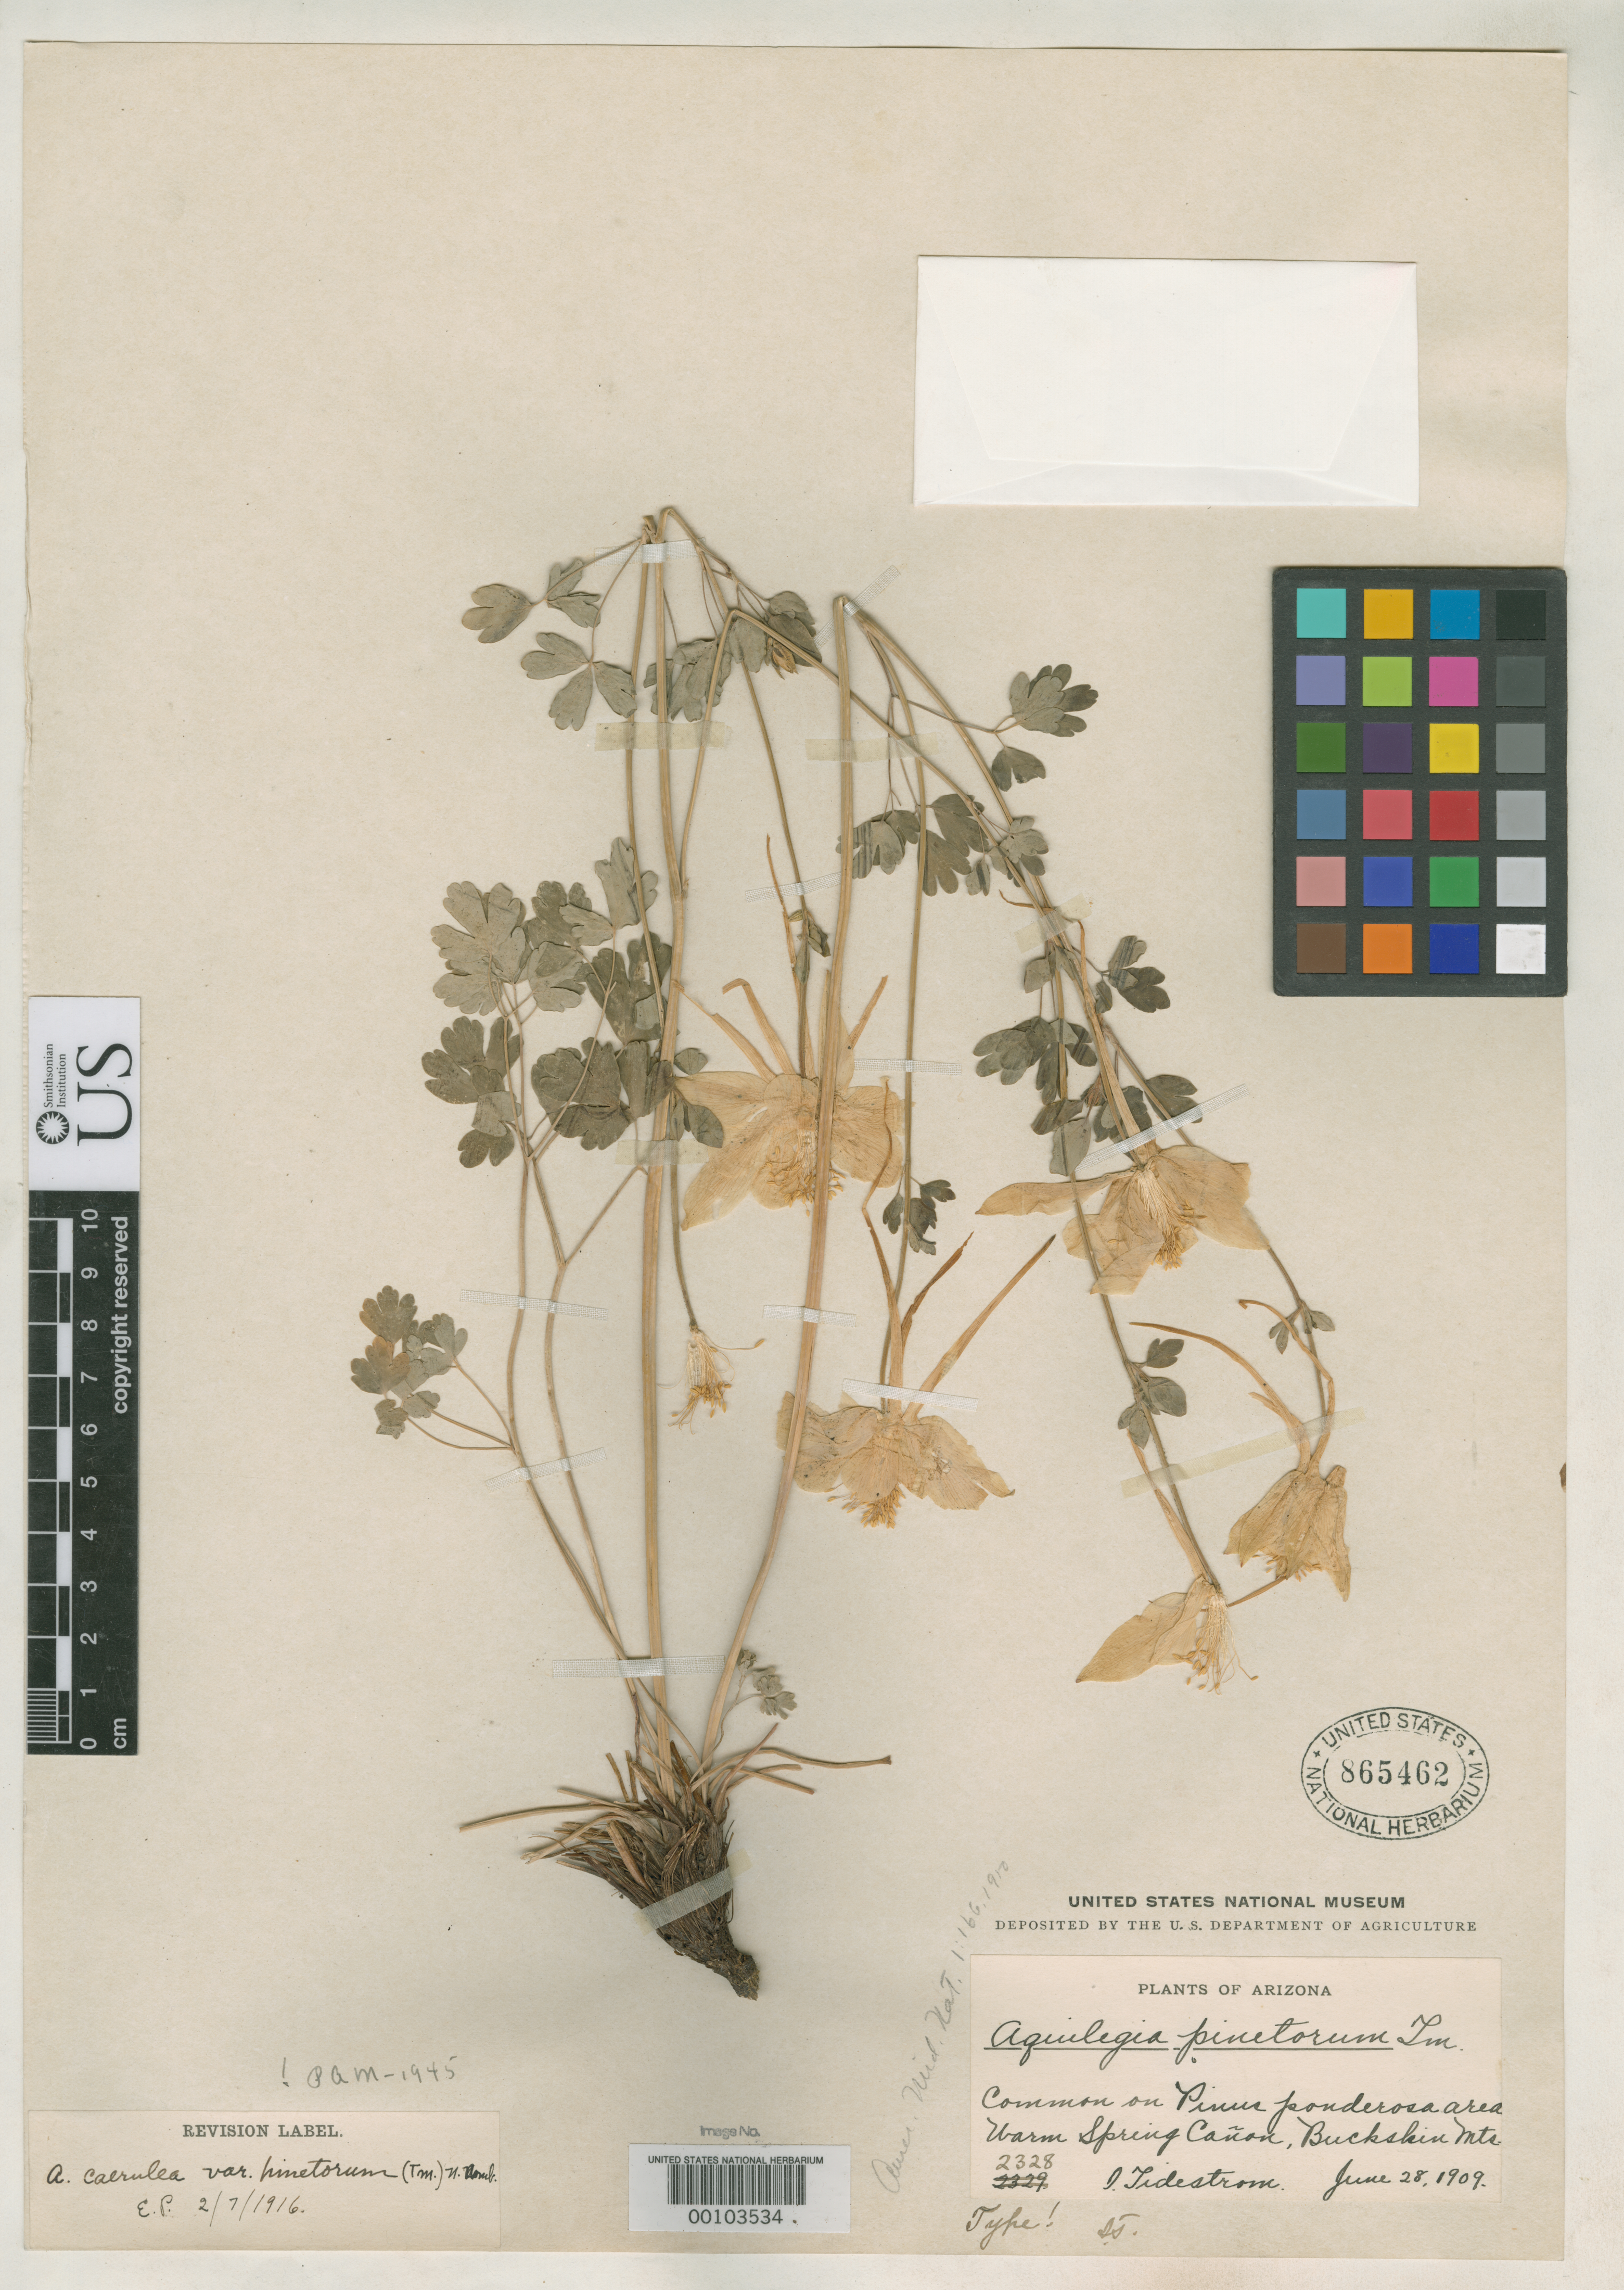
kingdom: Plantae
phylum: Tracheophyta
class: Magnoliopsida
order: Ranunculales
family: Ranunculaceae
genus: Aquilegia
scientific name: Aquilegia pinetorum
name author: Tidestr.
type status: Type Collection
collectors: I. F. Tidestrom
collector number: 2328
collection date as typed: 28 Jun 1909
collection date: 1909-06-28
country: United States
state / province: Arizona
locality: Buckskin Mountains, Warmspring Canon.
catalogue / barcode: US 865462